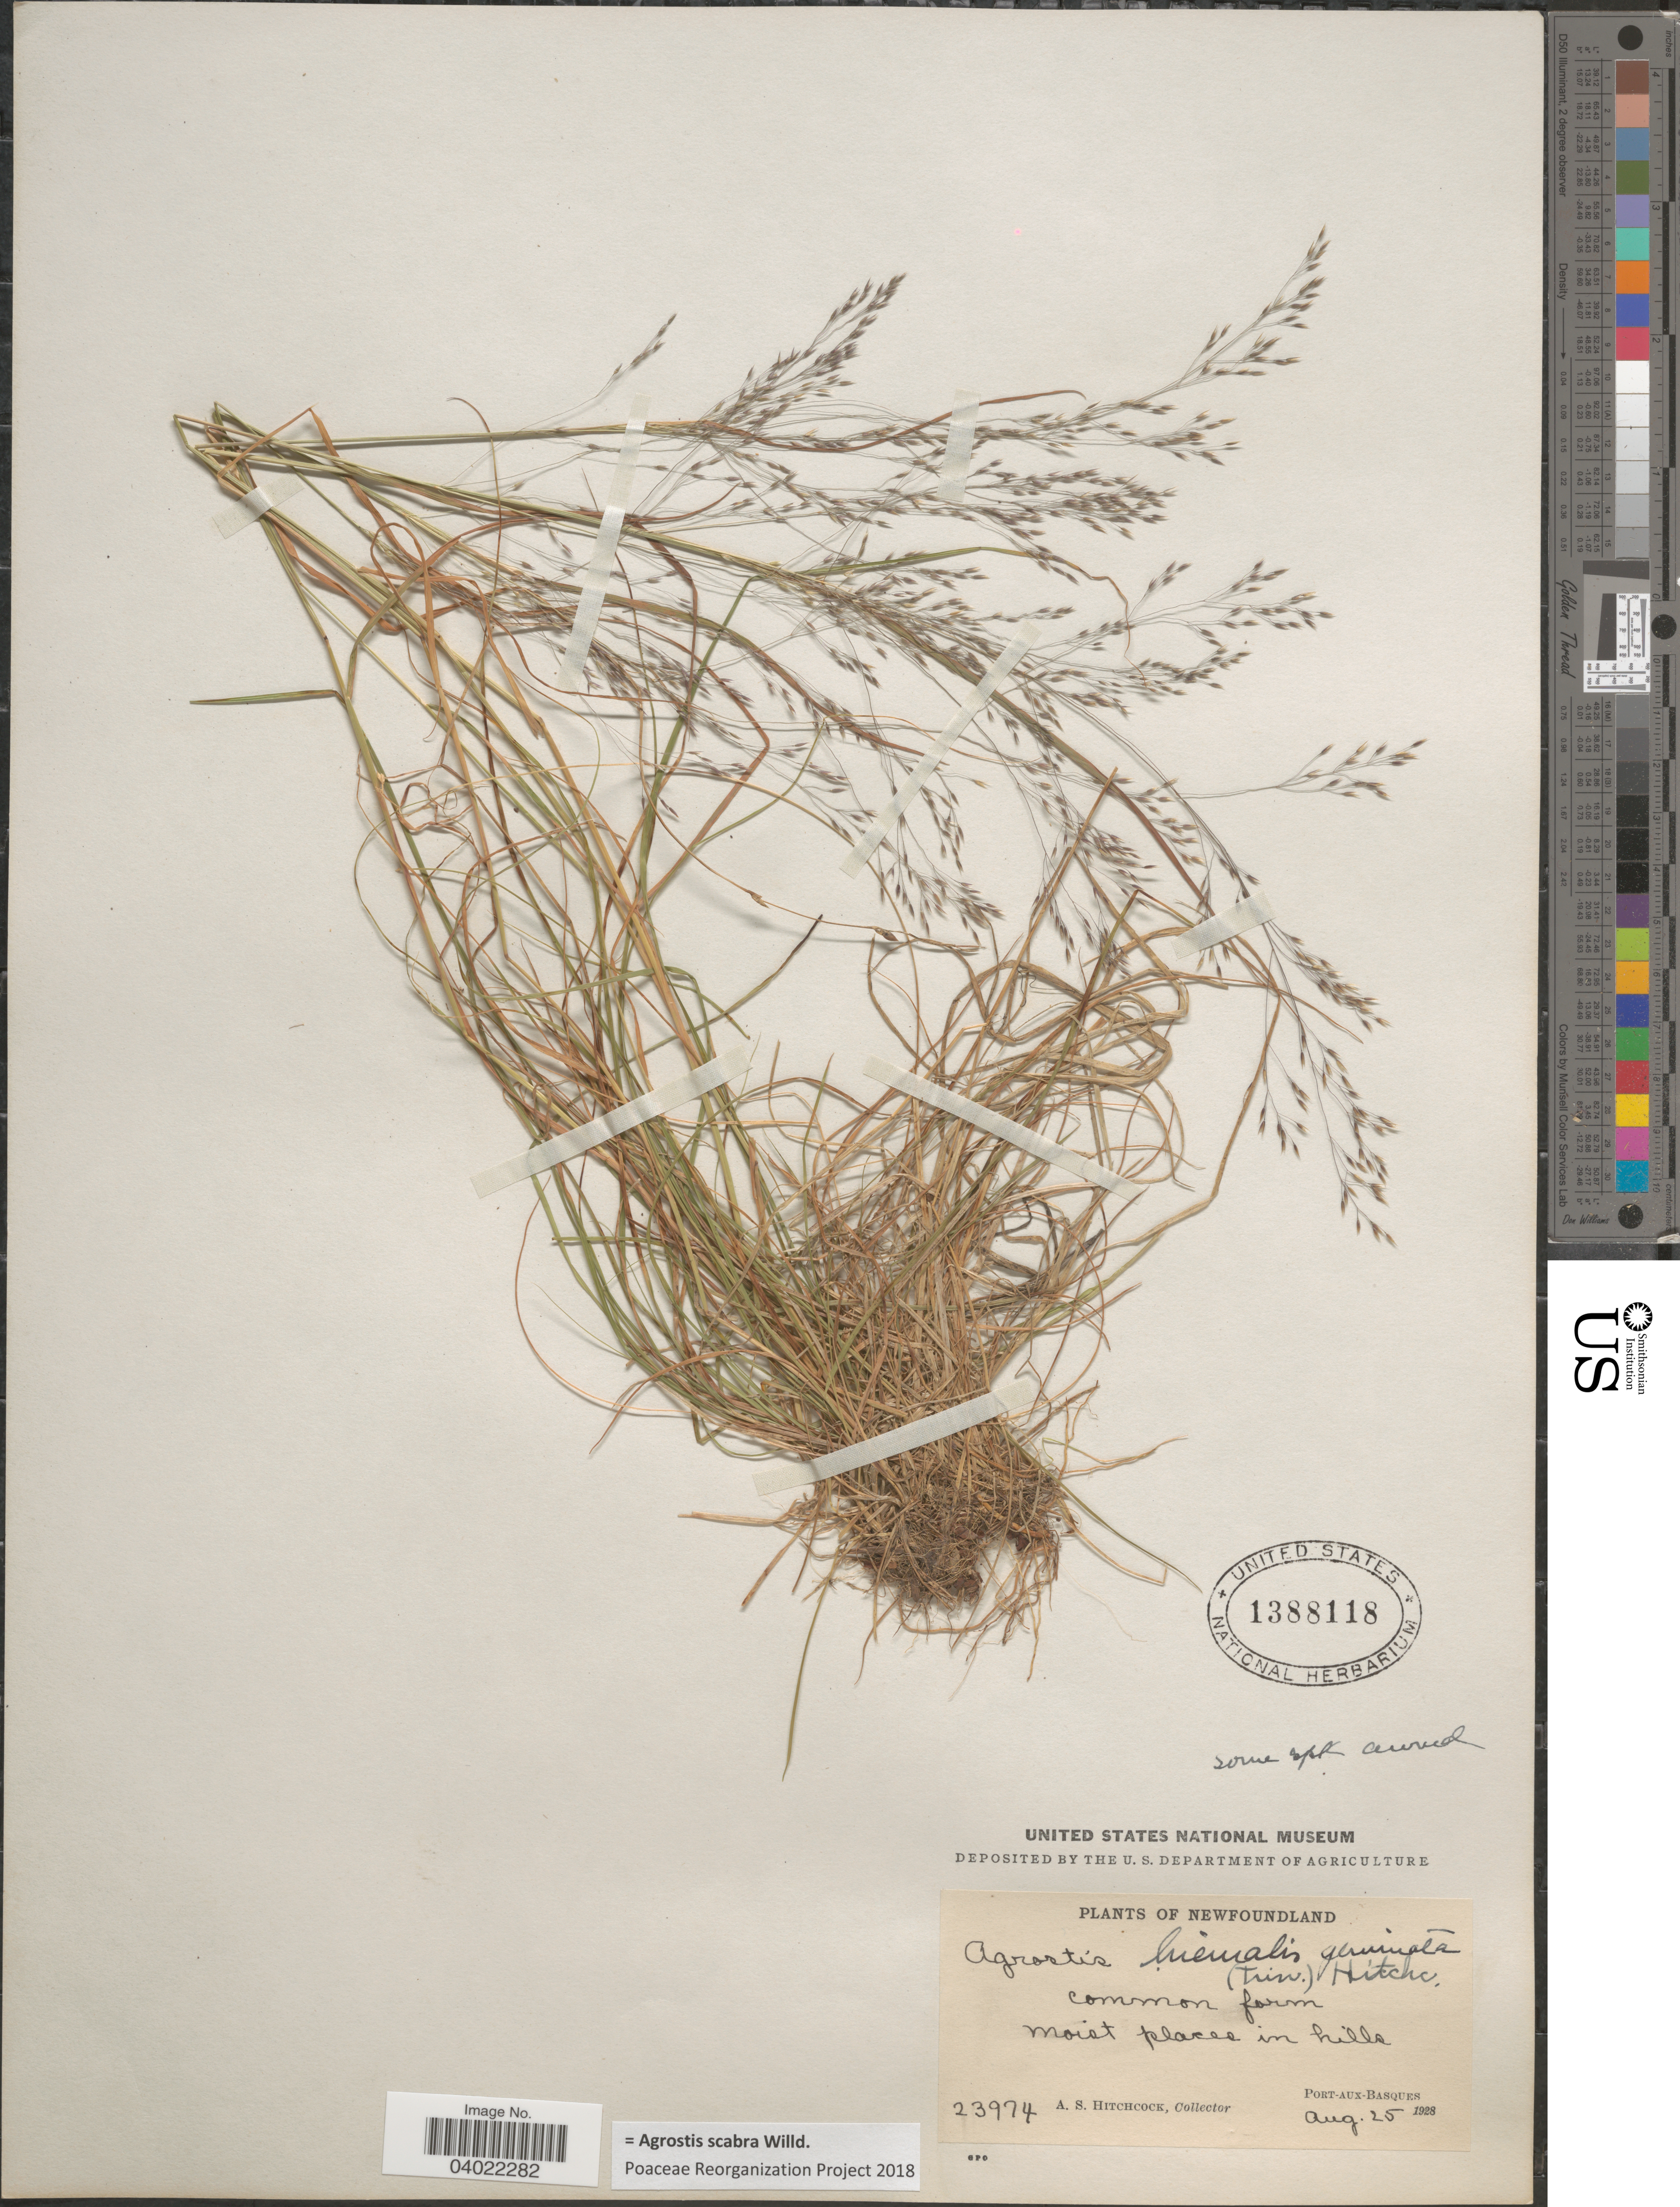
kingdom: Plantae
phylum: Tracheophyta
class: Liliopsida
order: Poales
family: Poaceae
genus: Agrostis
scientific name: Agrostis scabra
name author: Willd.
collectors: A. S. Hitchcock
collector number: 23974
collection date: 1928-08-25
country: Canada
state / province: Newfoundland and Labrador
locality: Port-aux-Basques.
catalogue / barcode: US 1388118